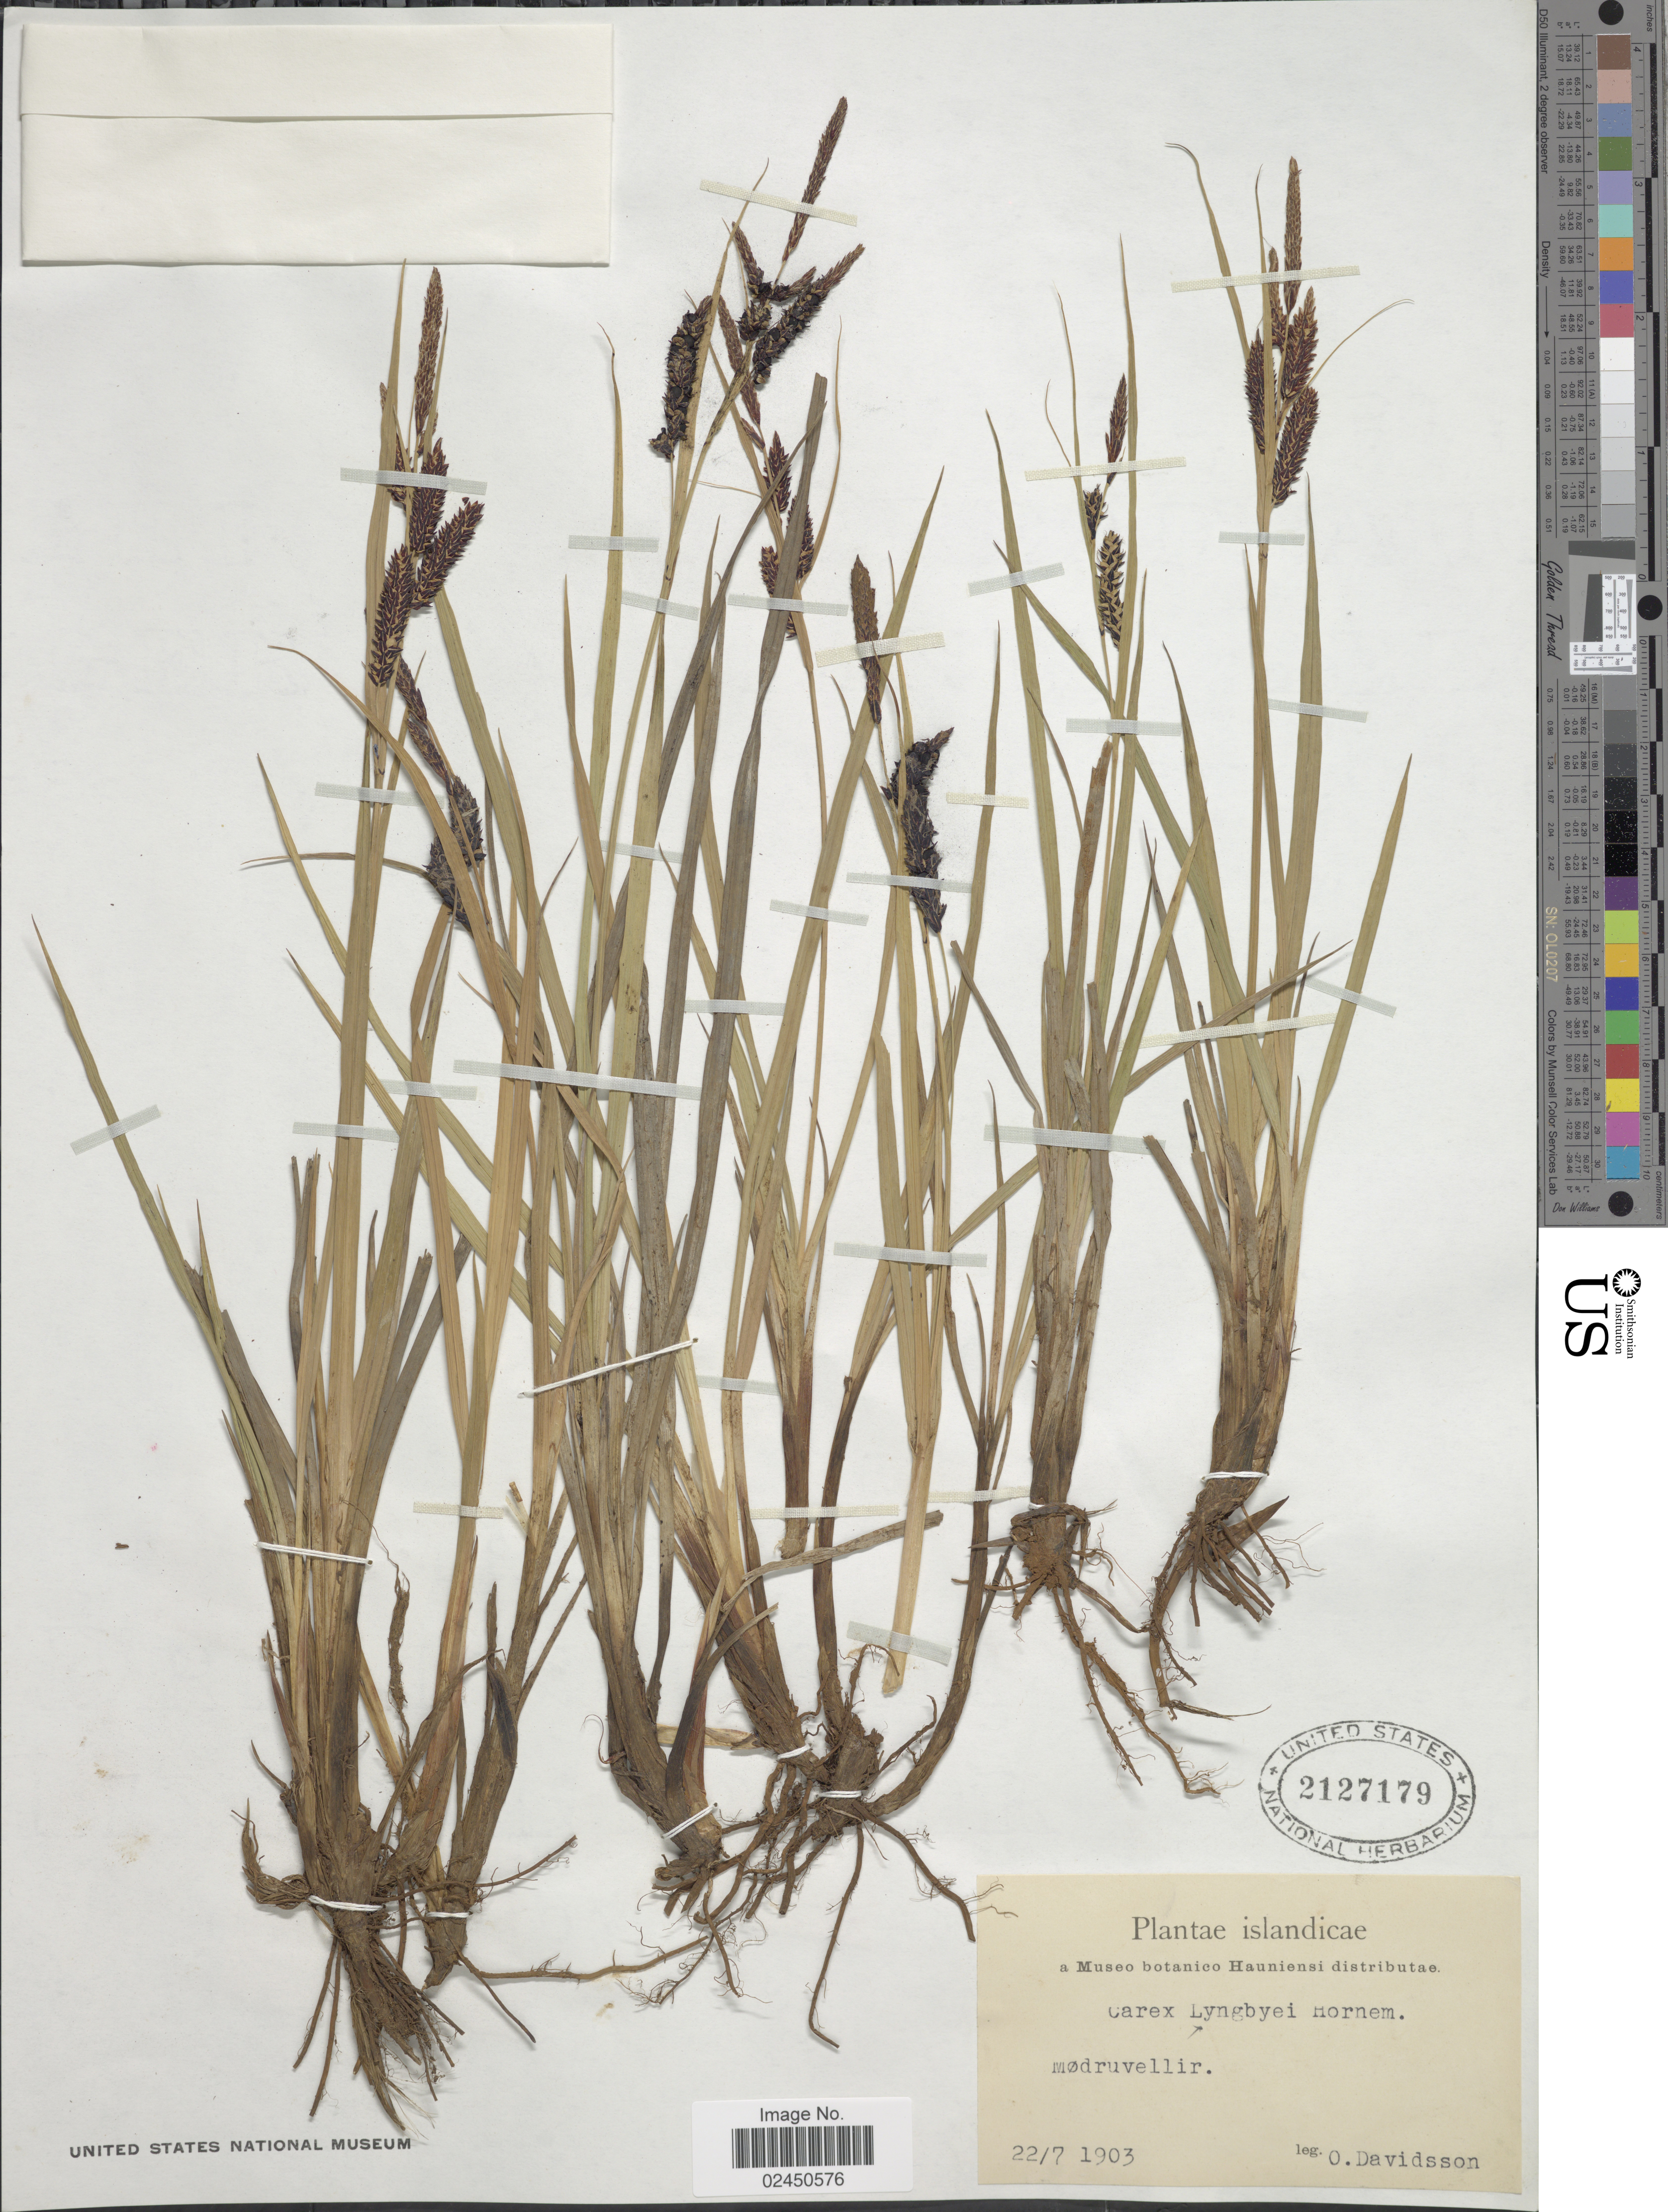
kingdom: Plantae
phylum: Tracheophyta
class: Liliopsida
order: Poales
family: Cyperaceae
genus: Carex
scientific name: Carex lyngbyei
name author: Hornem.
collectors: O. Davidsson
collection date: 1903-07-22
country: Iceland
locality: Islandicae. Modruvellir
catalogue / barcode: US 2127179